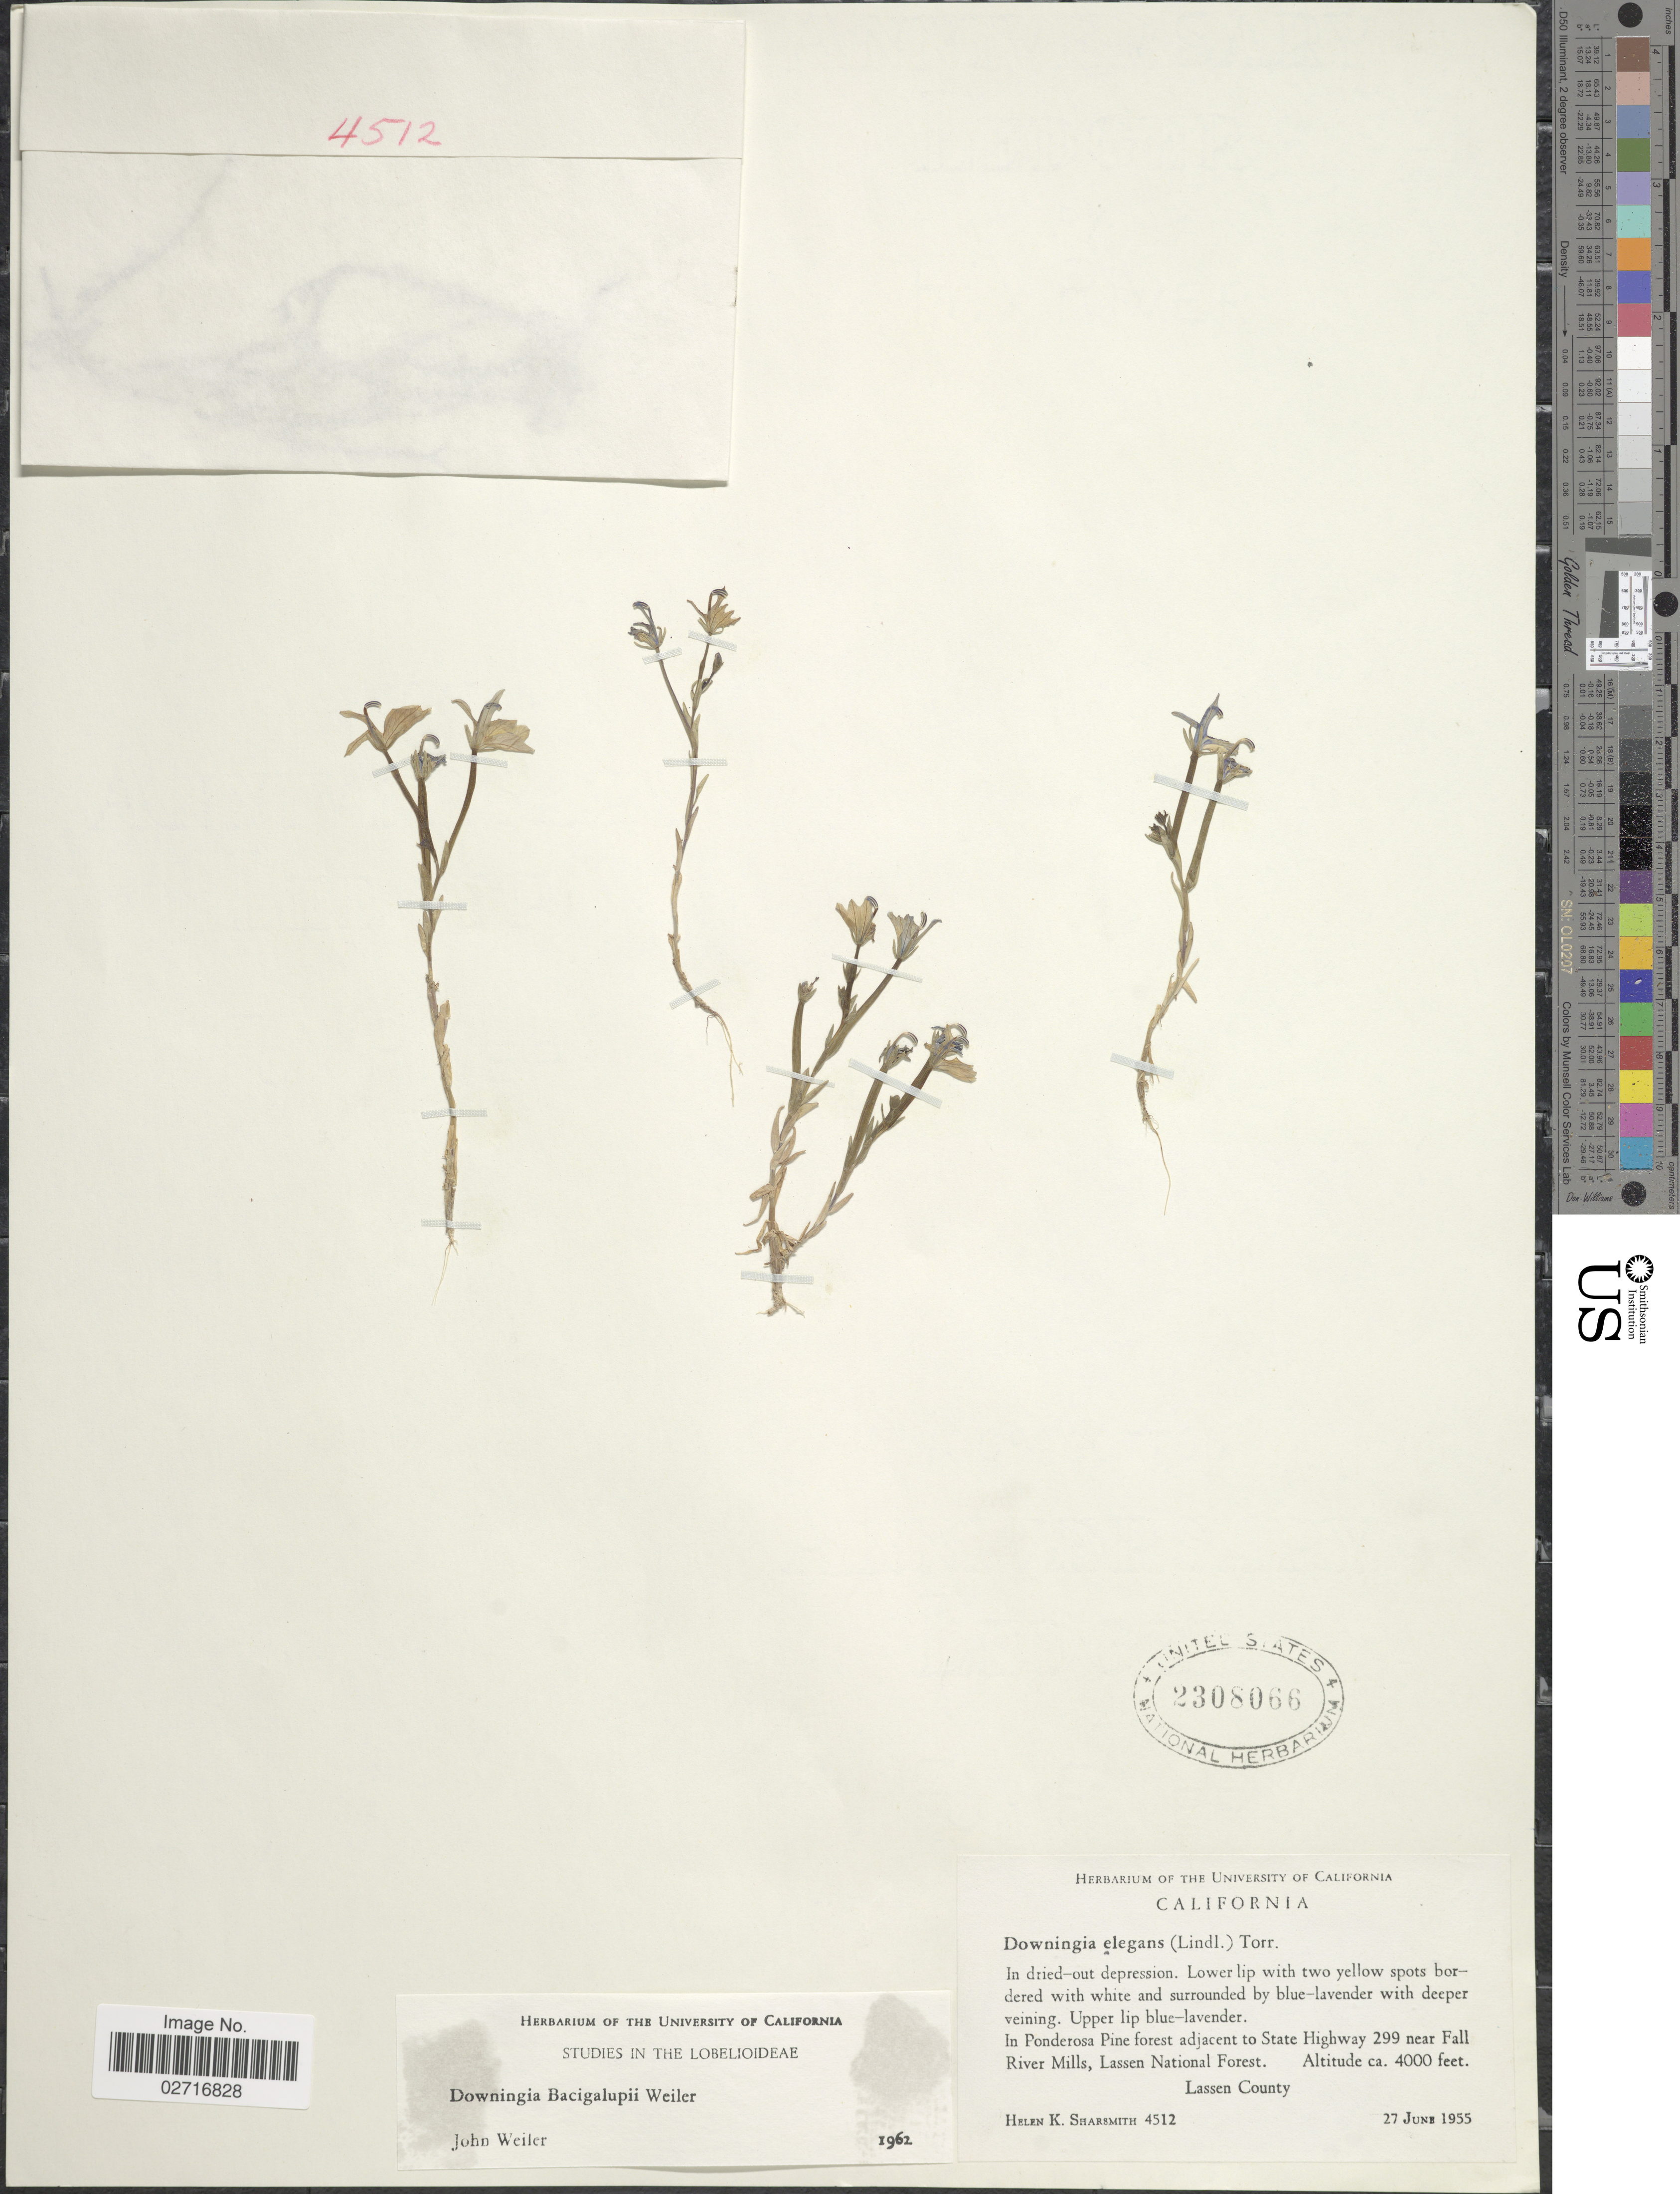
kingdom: Plantae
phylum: Tracheophyta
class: Magnoliopsida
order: Asterales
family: Campanulaceae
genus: Downingia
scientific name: Downingia bacigalupii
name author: Weiler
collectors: H. Sharsmith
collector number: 4512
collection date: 1955-06-27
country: United States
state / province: California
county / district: Lassen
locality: In Ponderosa Pine forest adjacent to State Highway 299 near Fall River Mills, Lassen National Forest, Lassen County.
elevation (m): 1219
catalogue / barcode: US 2308066